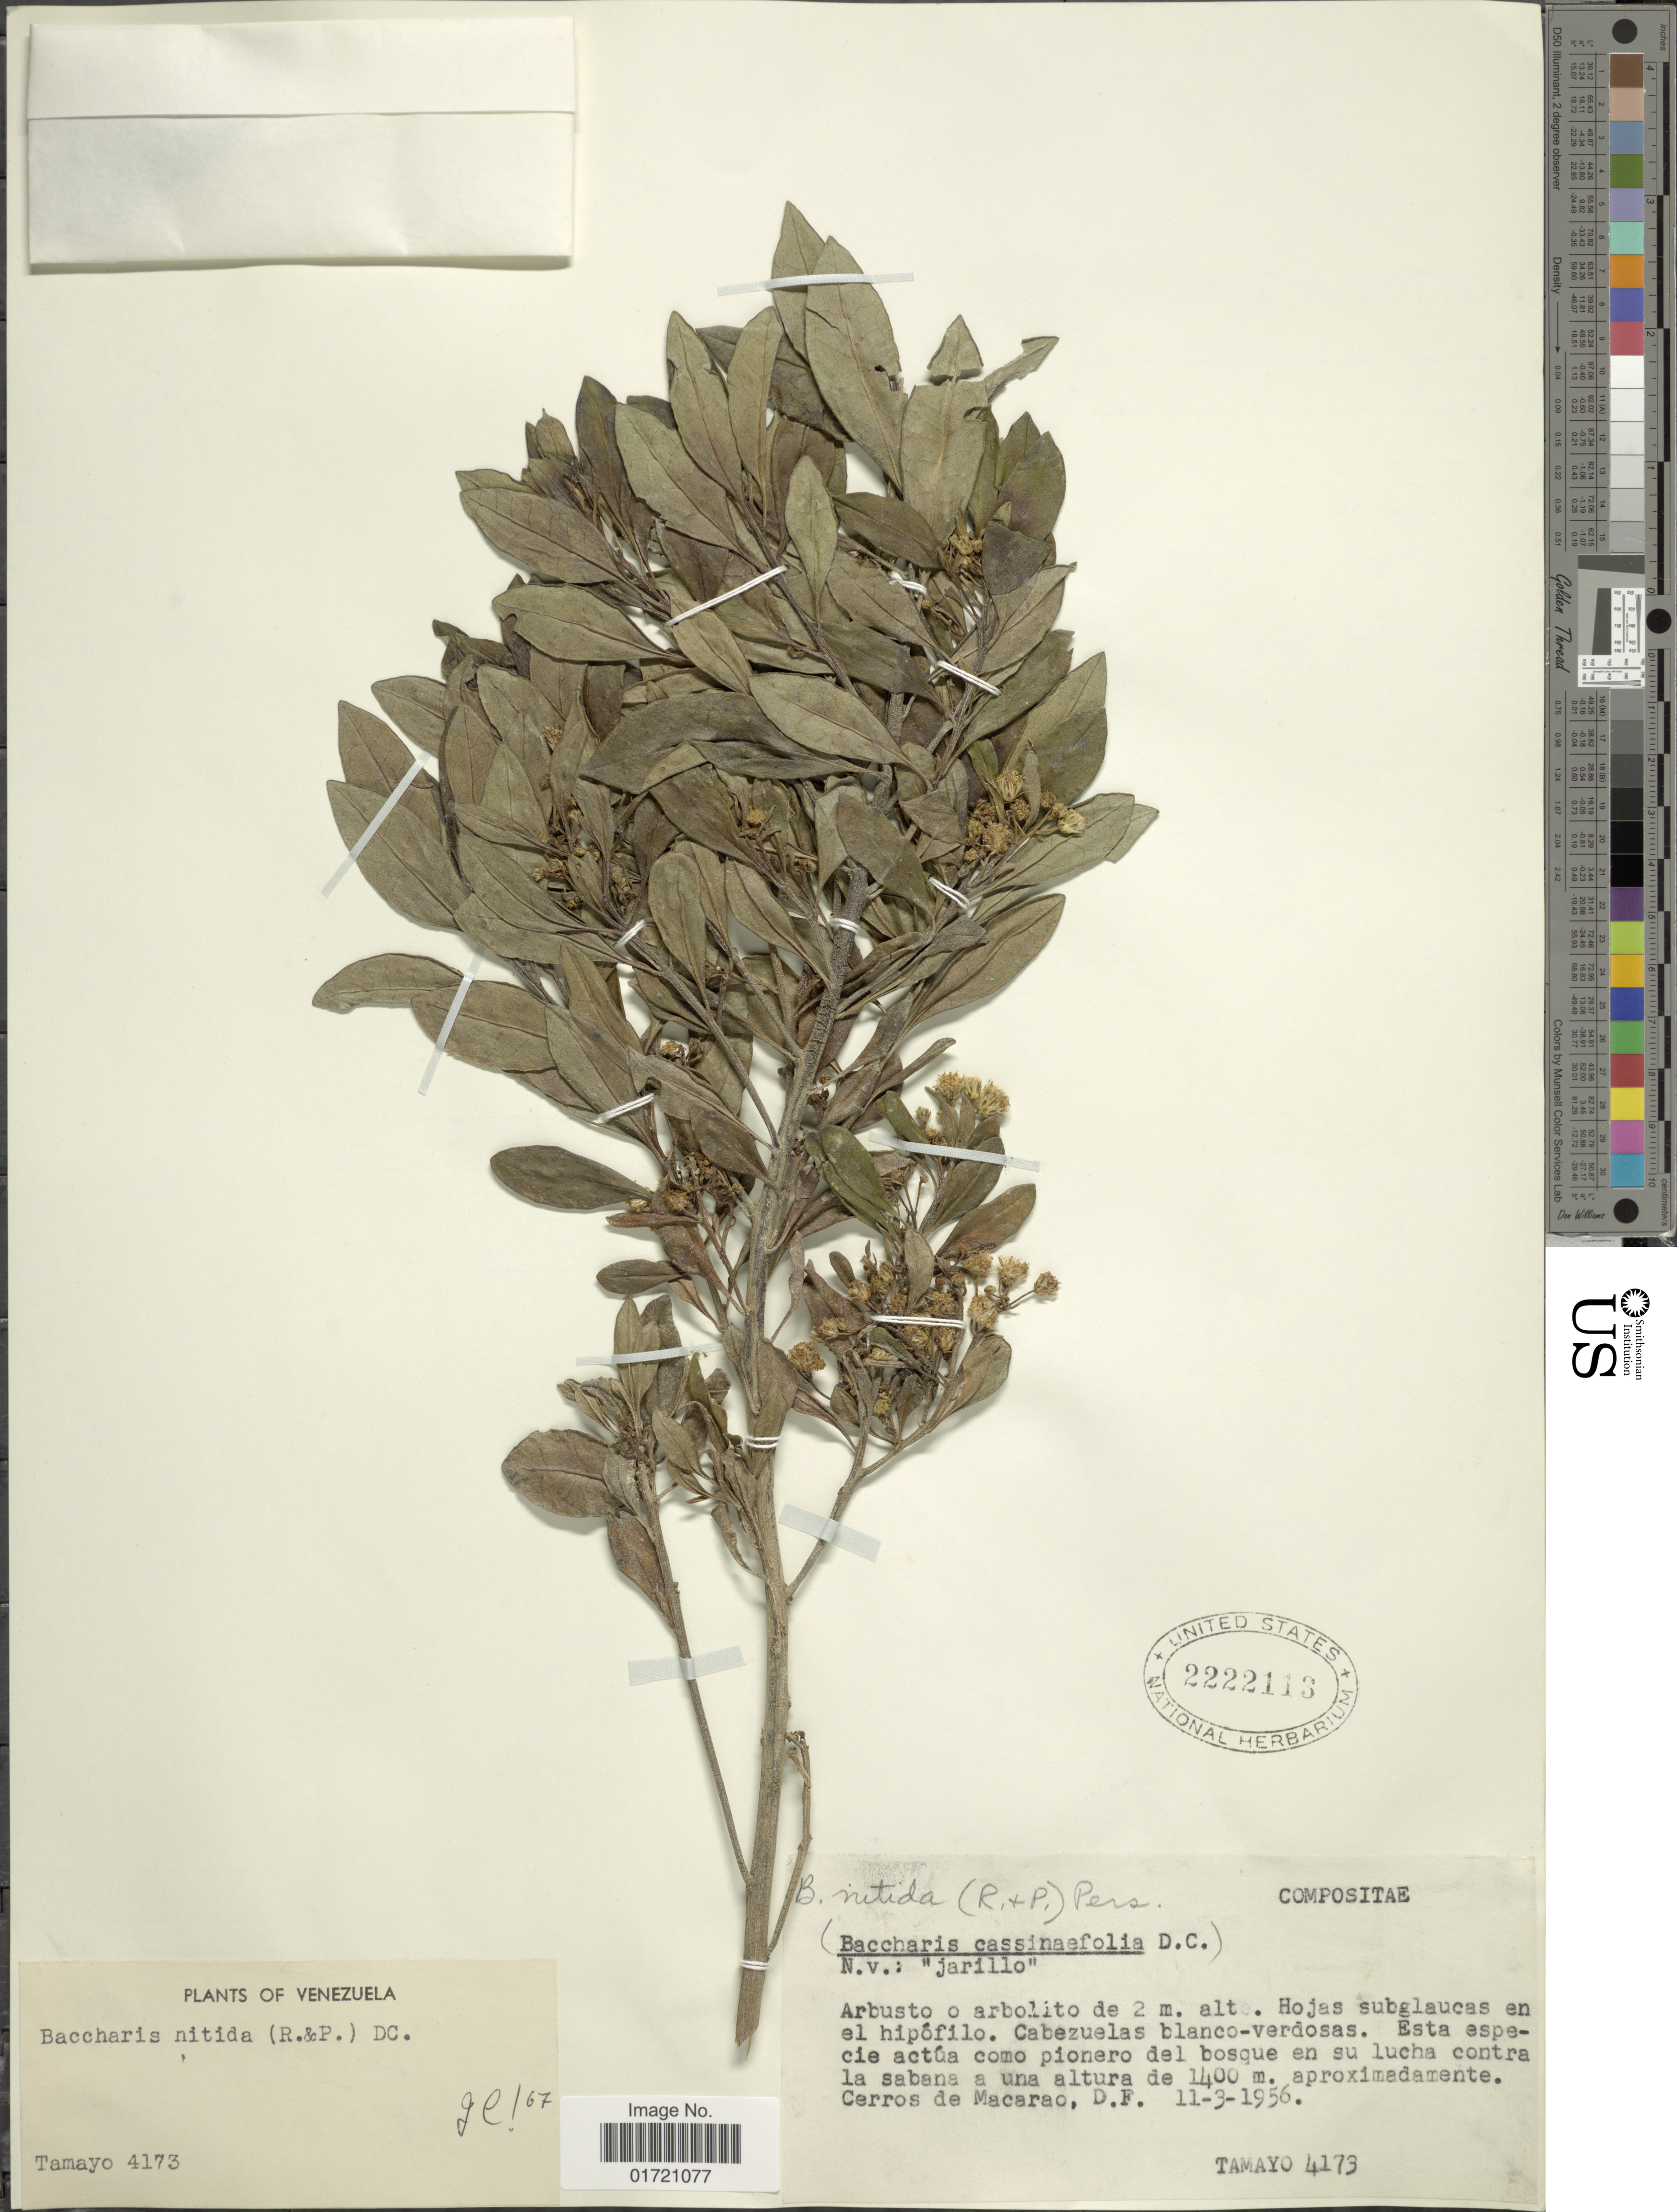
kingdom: Plantae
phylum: Tracheophyta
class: Magnoliopsida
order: Asterales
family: Asteraceae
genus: Baccharis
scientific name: Baccharis nitida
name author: (Ruiz & Pav.) Pers.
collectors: -. Tamayo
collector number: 4173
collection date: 1956-03-11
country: Venezuela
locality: Cerros de Macarao, D.F.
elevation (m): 1400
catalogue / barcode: US 2222113